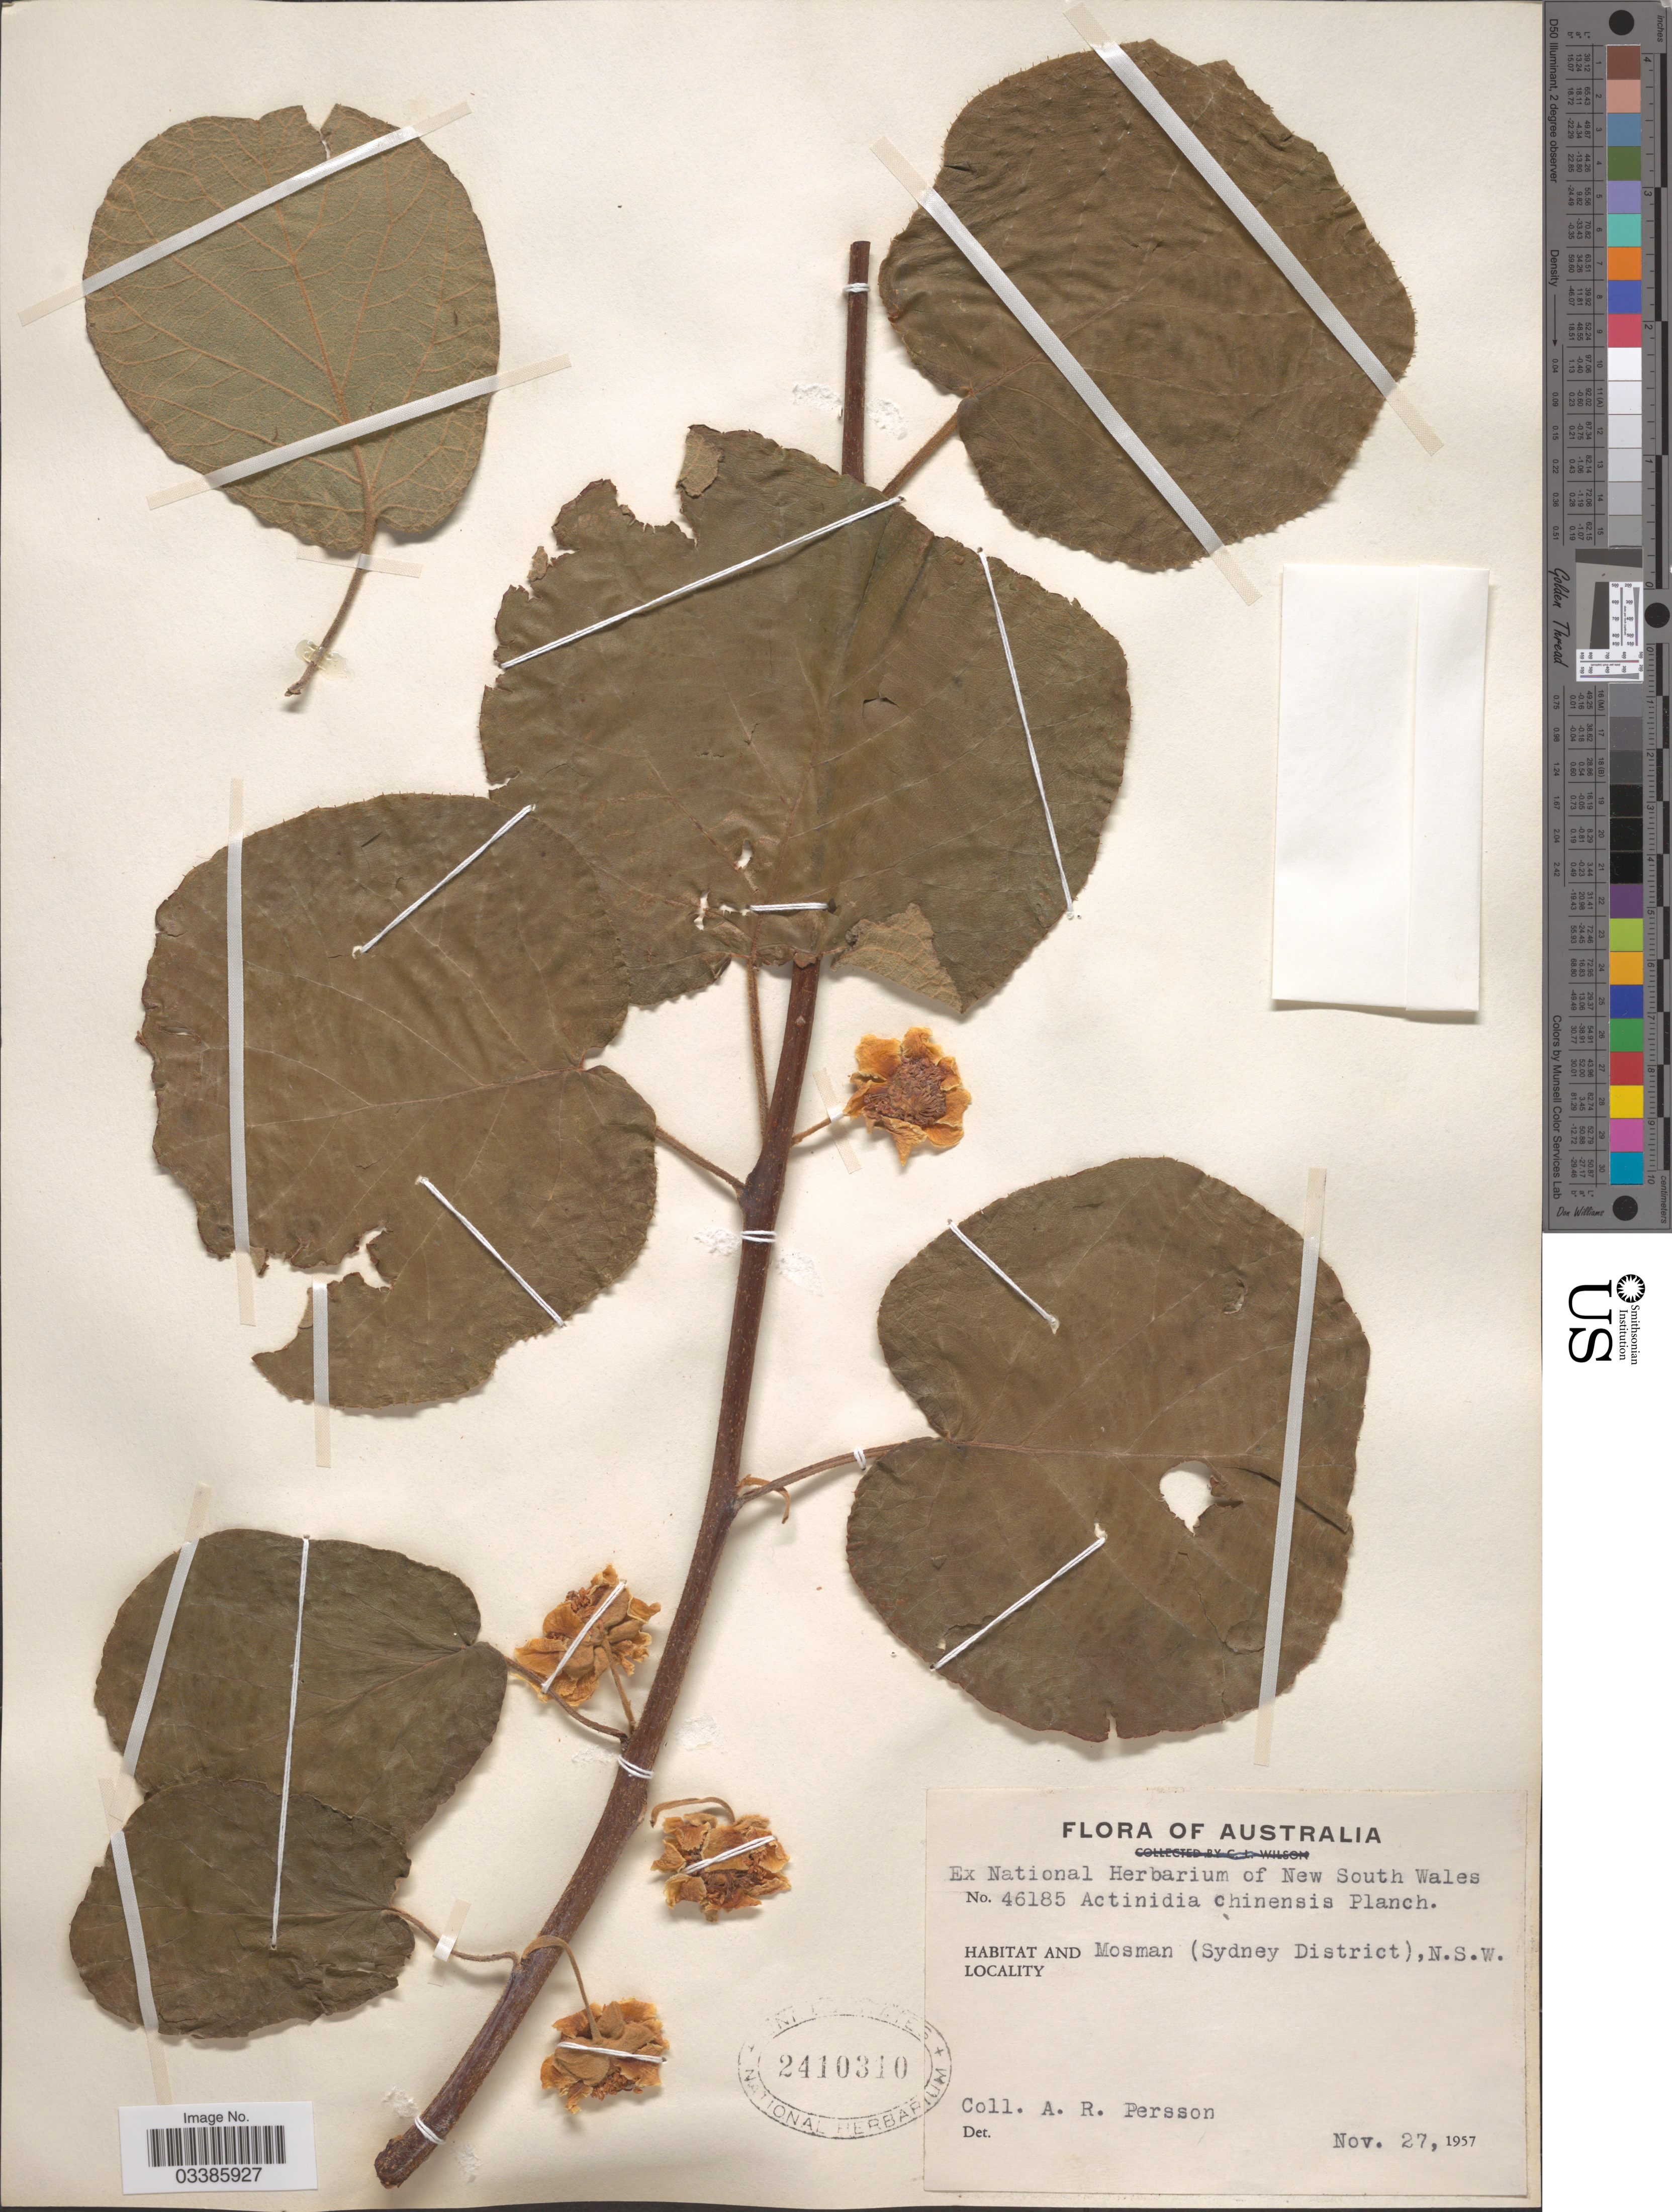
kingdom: Plantae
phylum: Tracheophyta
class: Magnoliopsida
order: Ericales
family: Actinidiaceae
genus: Actinidia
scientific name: Actinidia chinensis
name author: Planch.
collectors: A. Persson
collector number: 46185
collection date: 1957-11-27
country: Australia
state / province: New South Wales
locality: Mosman (Sydney District).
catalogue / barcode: US 2410310